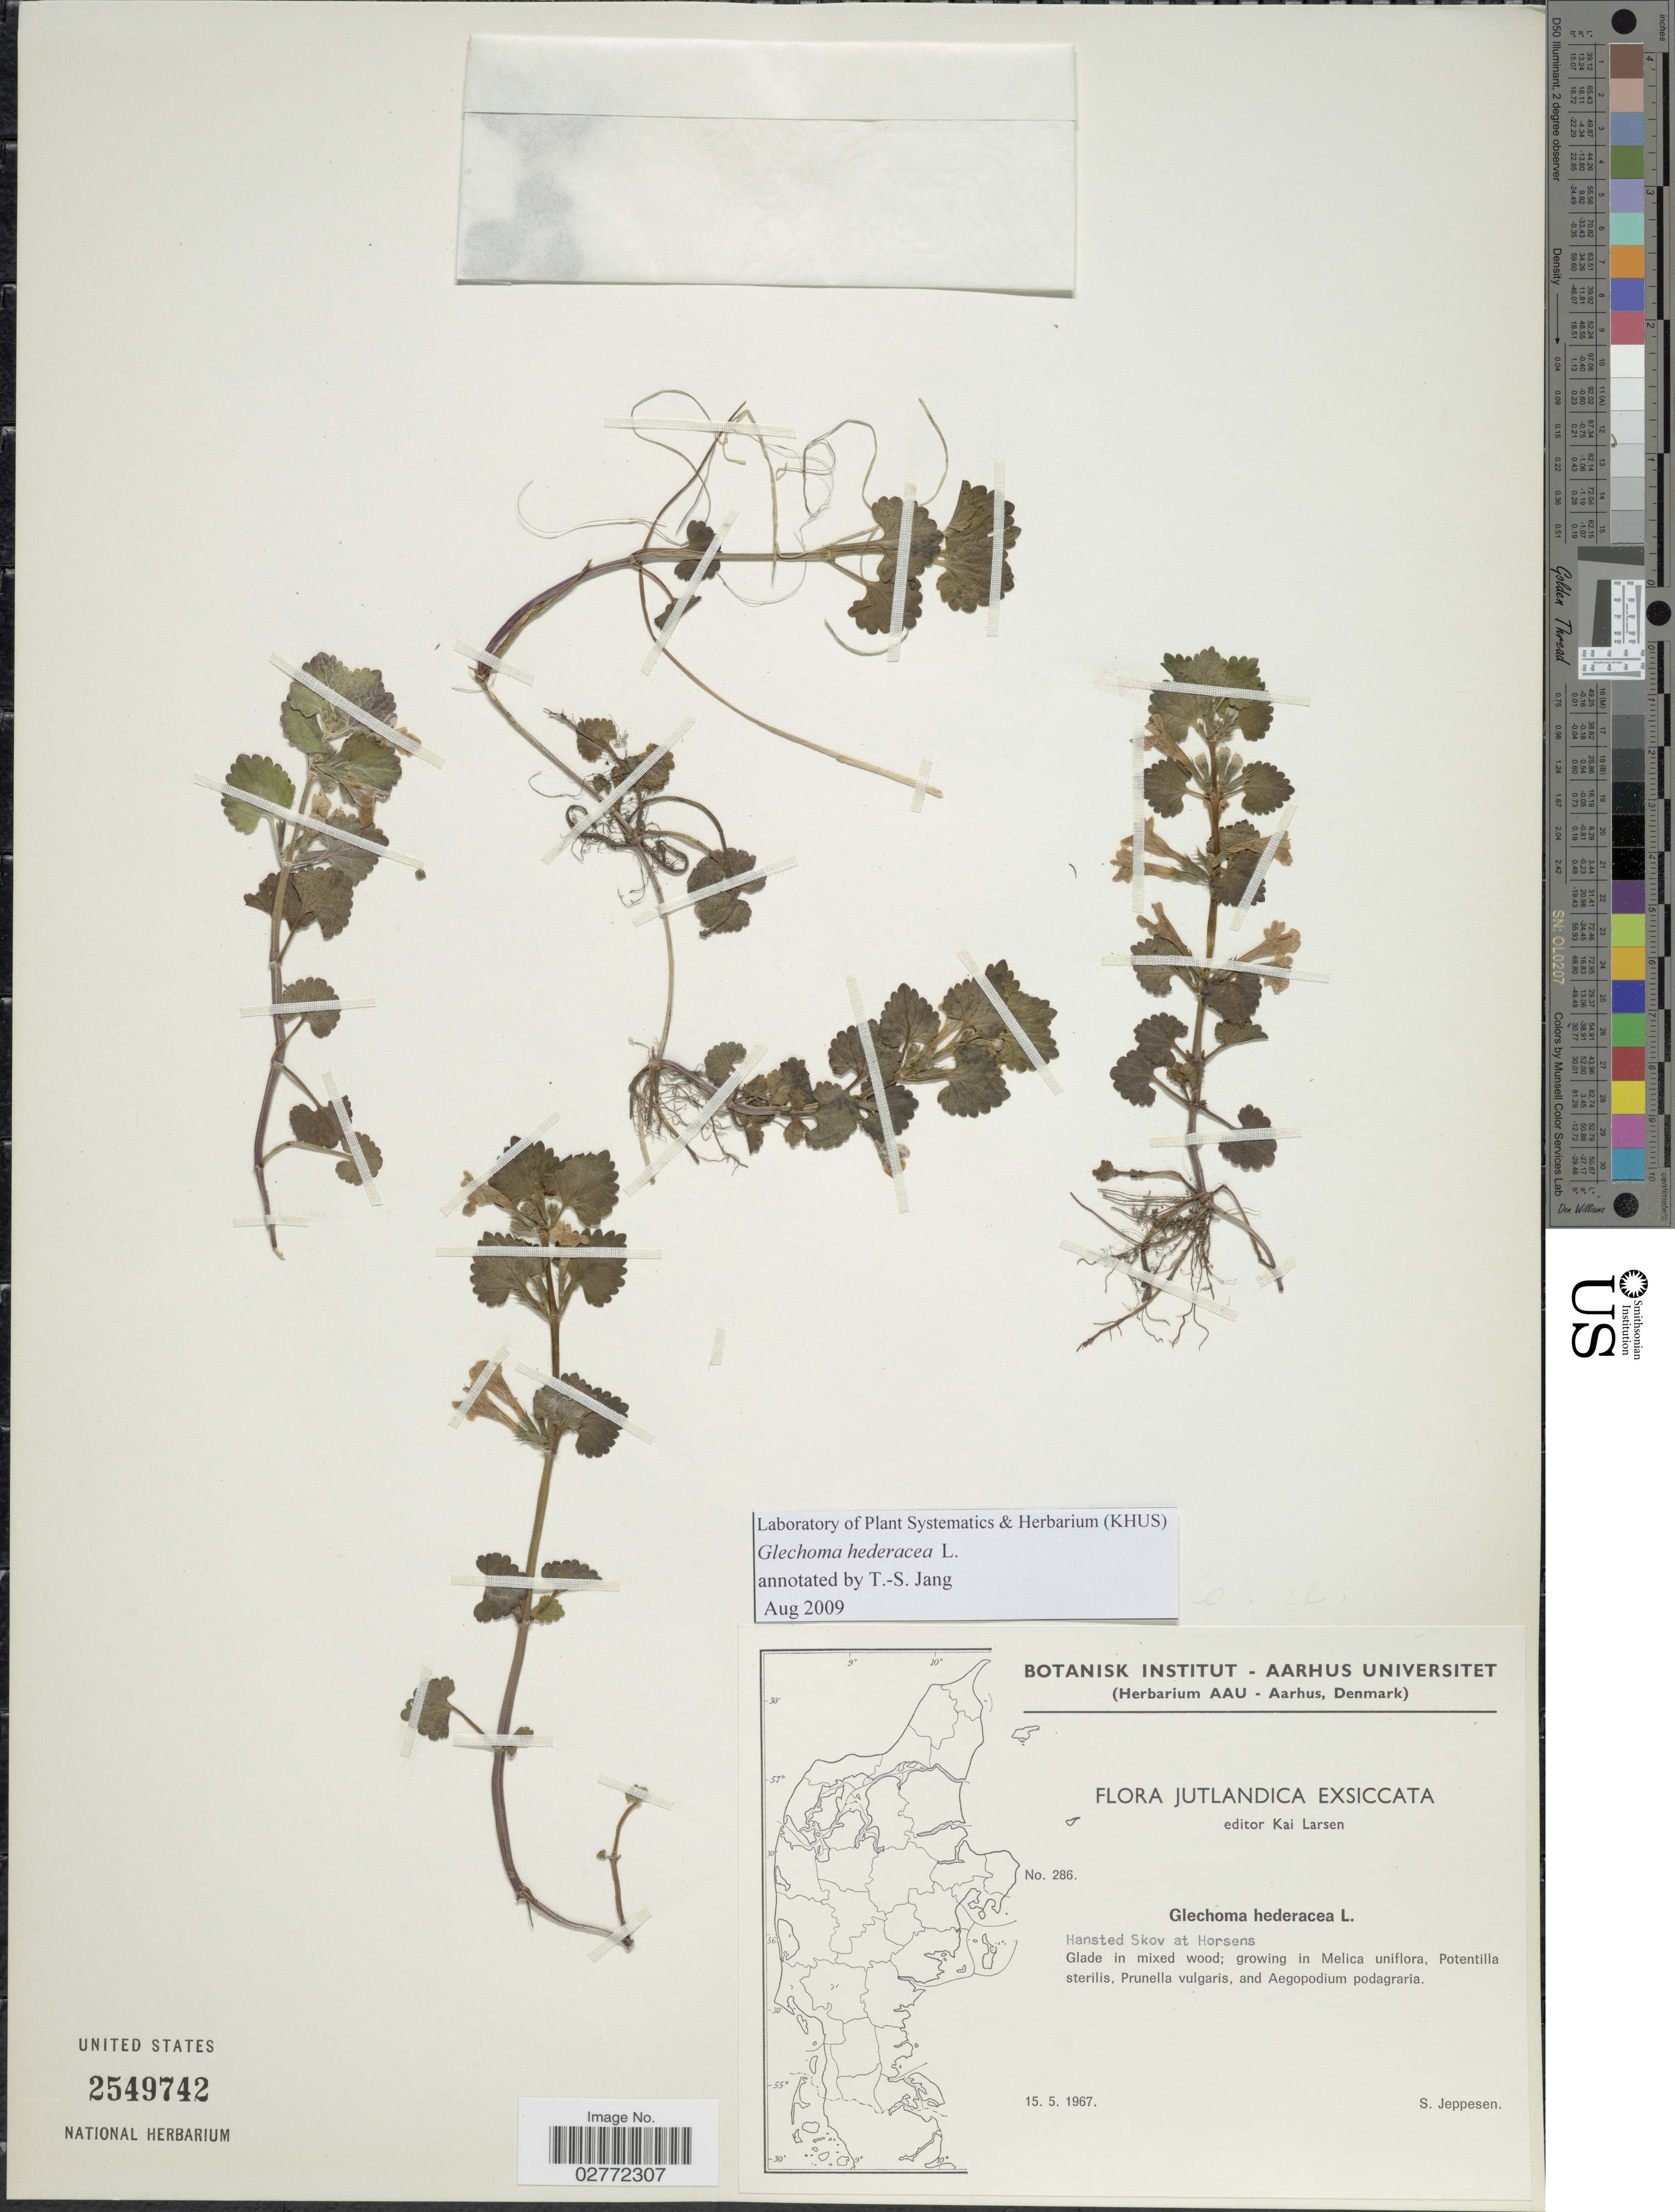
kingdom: Plantae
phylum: Tracheophyta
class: Magnoliopsida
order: Lamiales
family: Lamiaceae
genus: Glechoma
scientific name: Glechoma hederacea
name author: L.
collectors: S. Jeppesen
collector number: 286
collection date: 1967-05-15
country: Denmark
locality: Jutlandica. hansted Skov at Horsens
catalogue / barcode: US 2549742